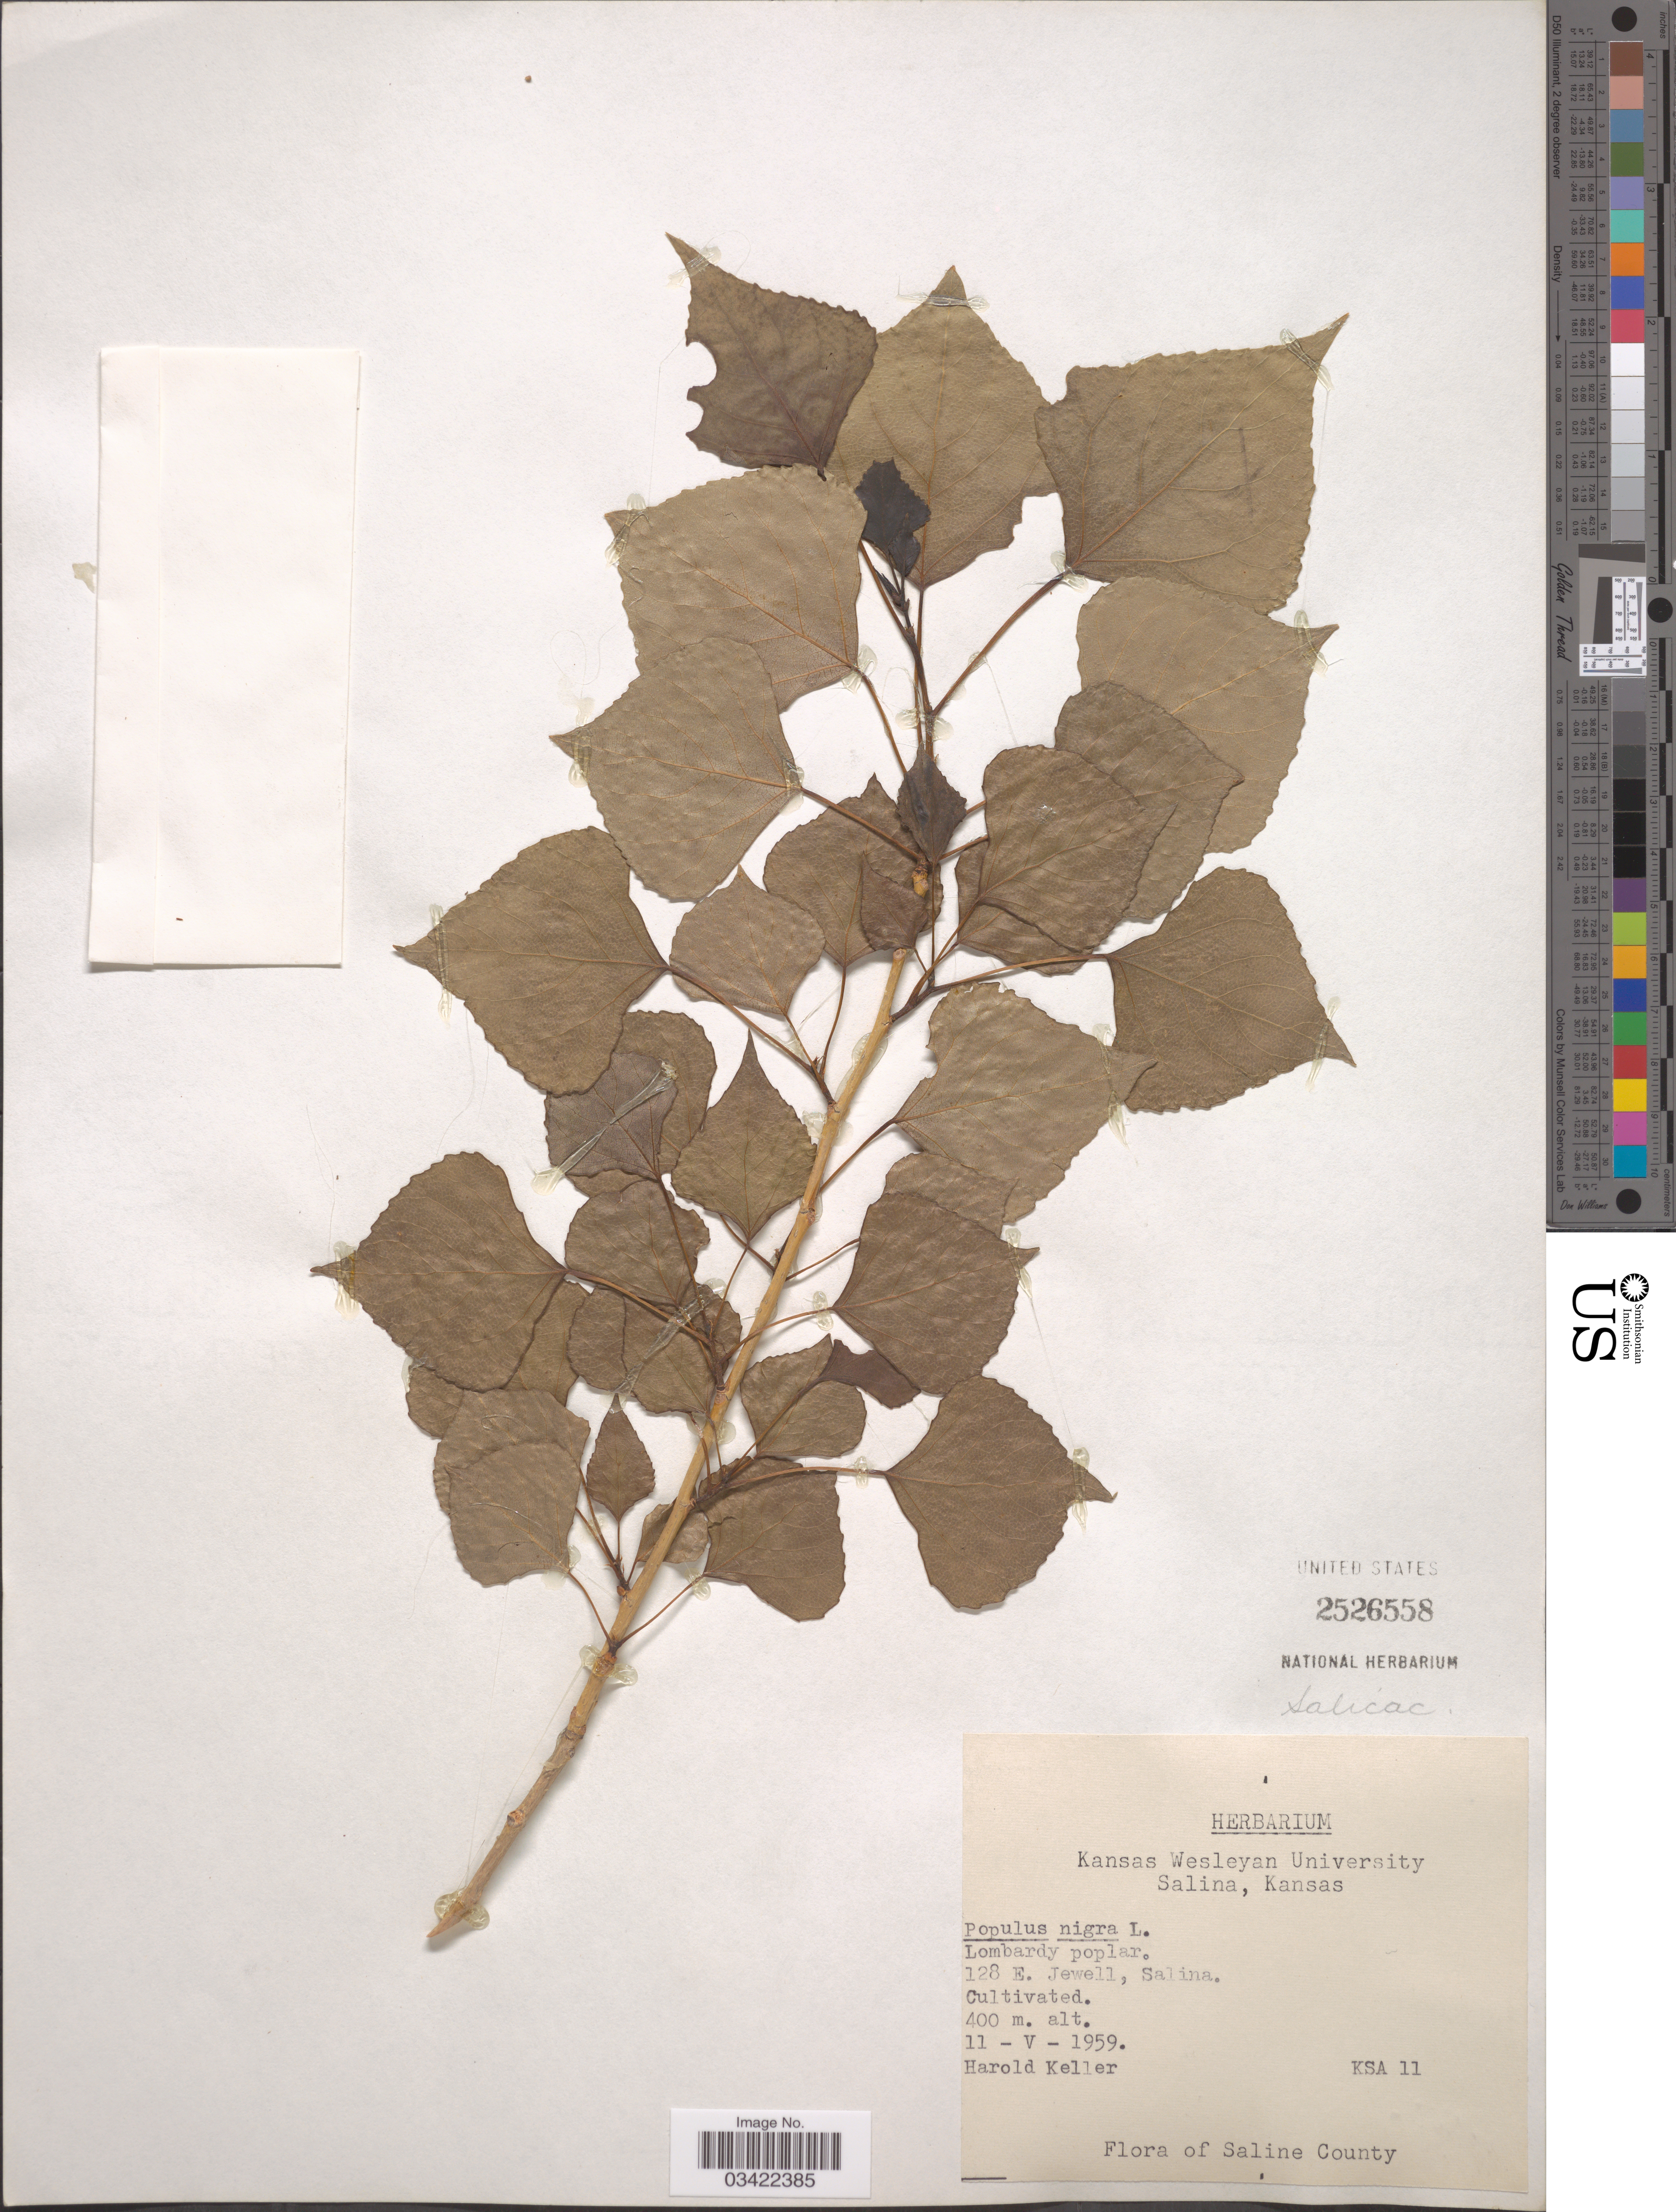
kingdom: Plantae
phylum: Tracheophyta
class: Magnoliopsida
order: Malpighiales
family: Salicaceae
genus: Populus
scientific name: Populus nigra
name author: L.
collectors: H. Keller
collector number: KSA 11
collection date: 1959-05-11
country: United States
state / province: Kansas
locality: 128 E. Jewell, Salina. Saline County.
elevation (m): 400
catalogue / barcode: US 2526558